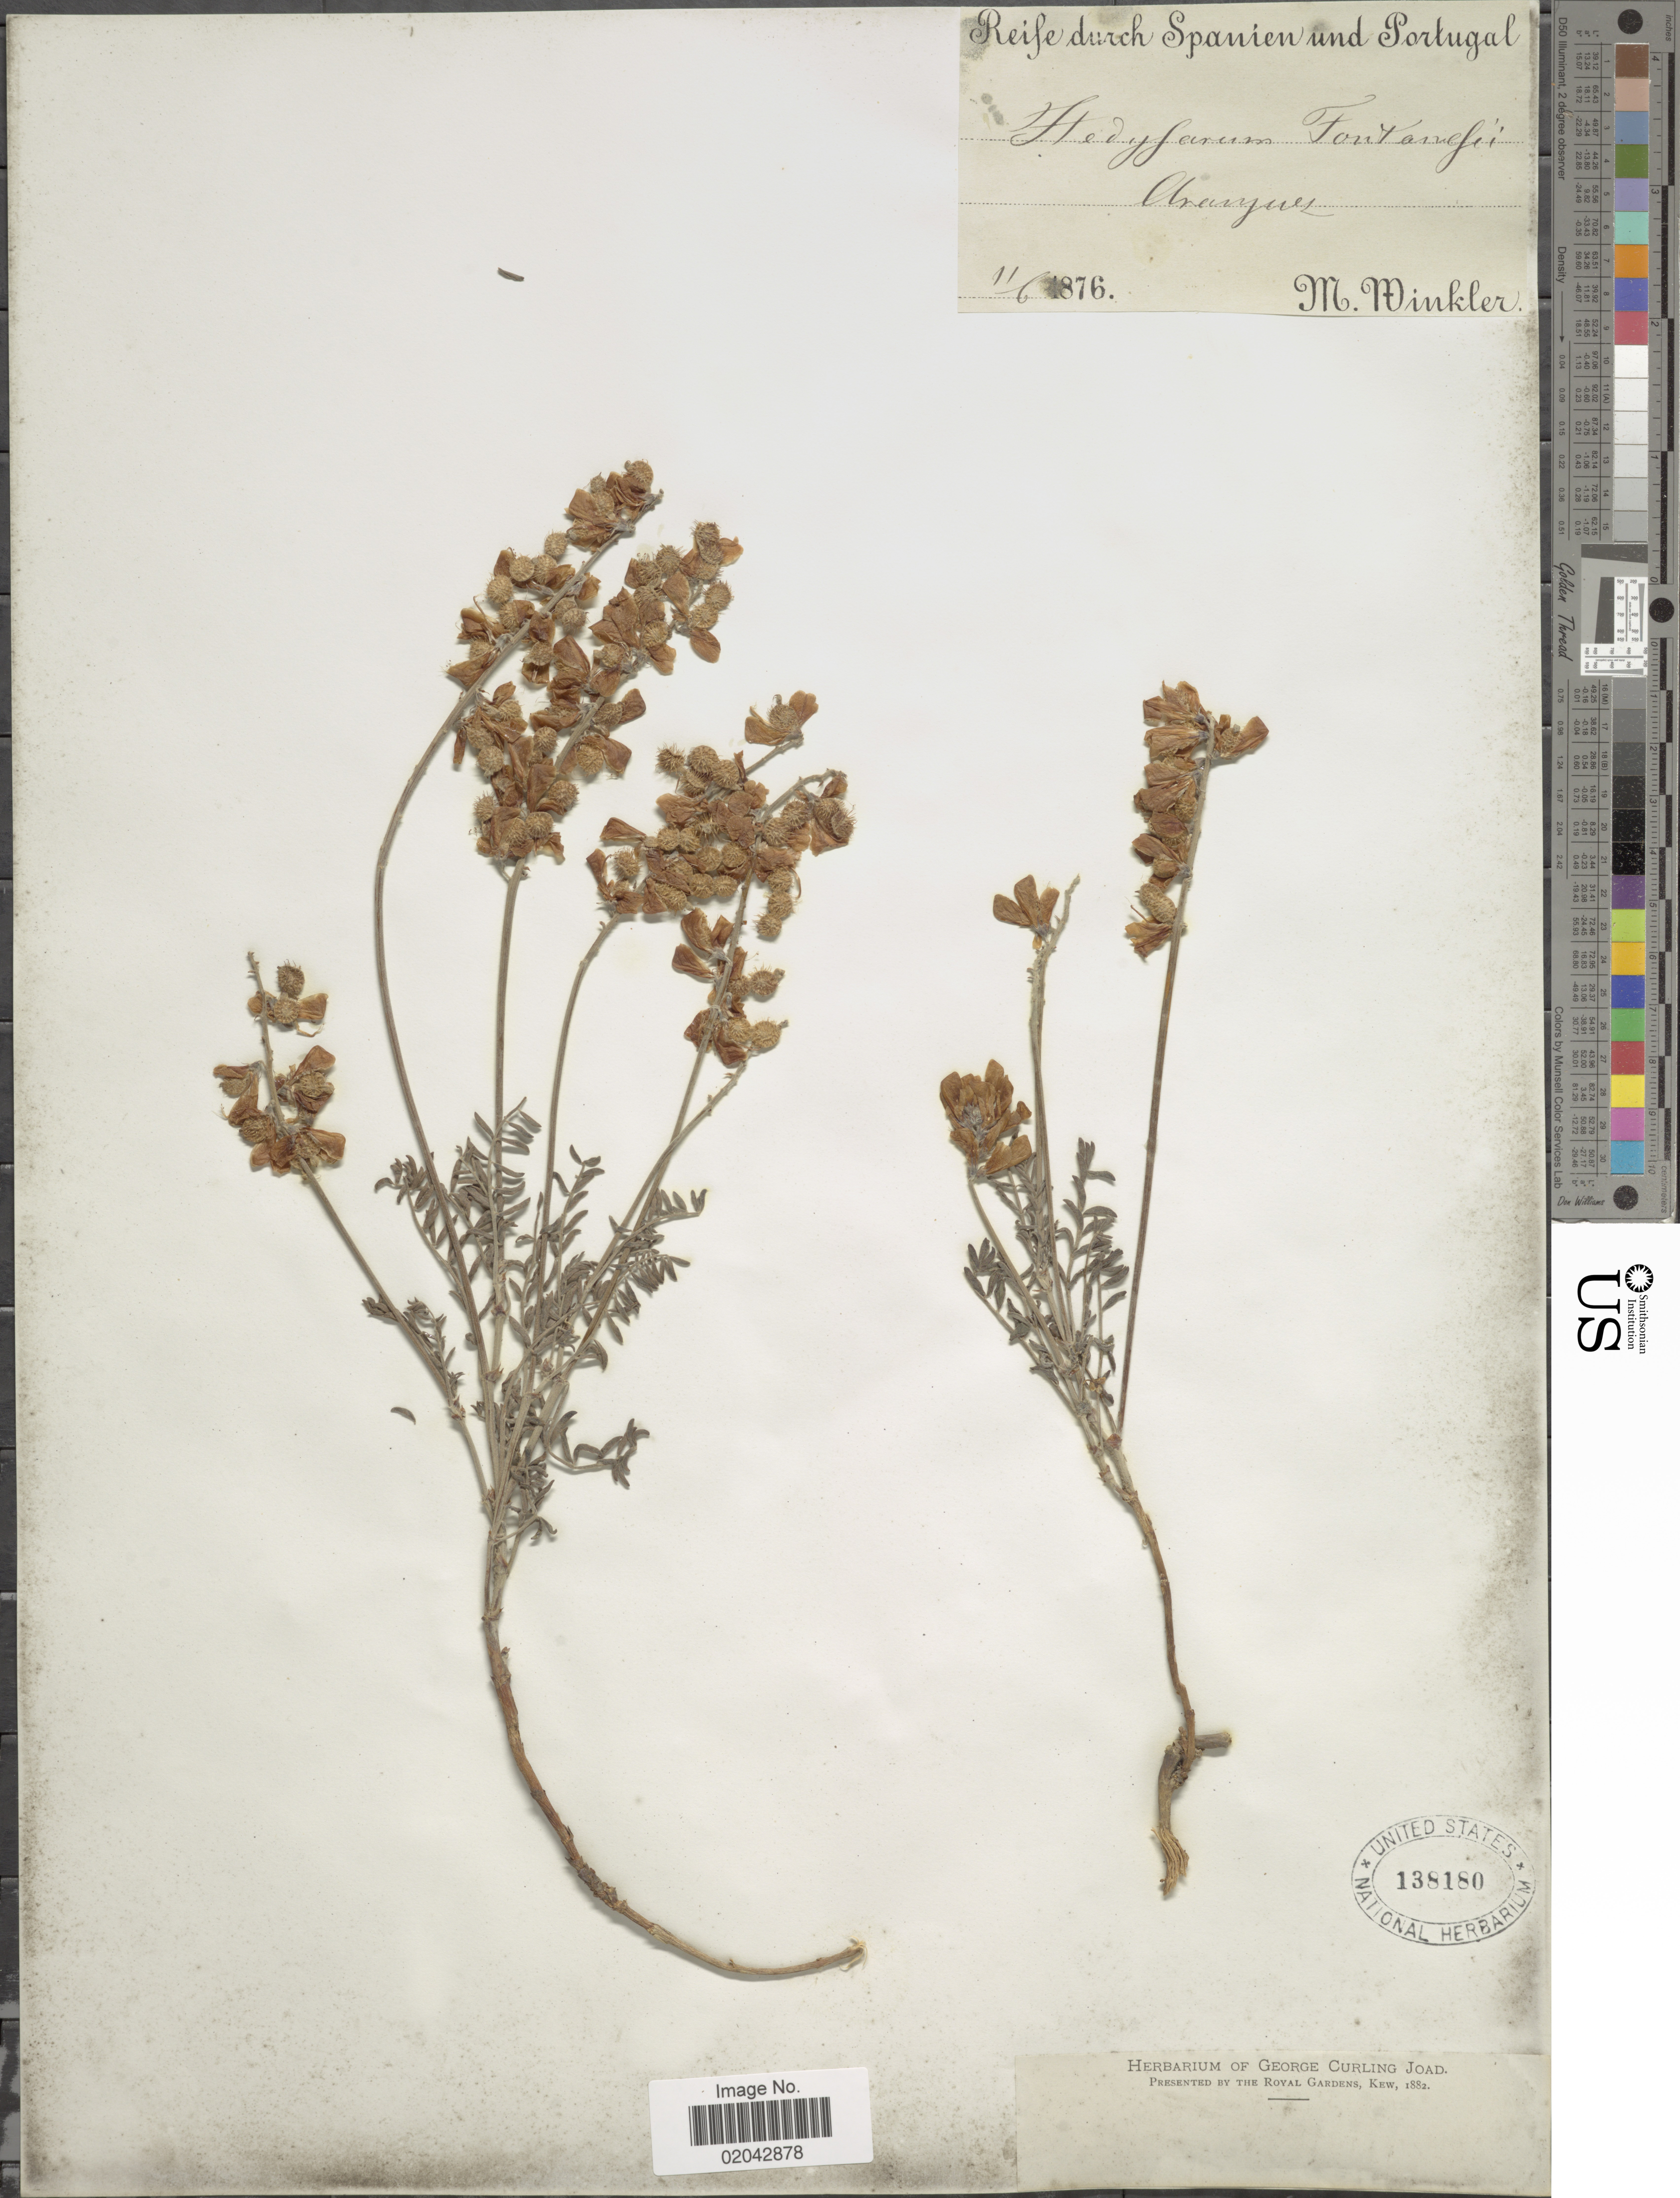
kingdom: Plantae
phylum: Tracheophyta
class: Magnoliopsida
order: Fabales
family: Fabaceae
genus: Hedysarum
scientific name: Hedysarum humile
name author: Loefl.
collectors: Minkler, M.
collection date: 1876-06-11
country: Spain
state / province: Madrid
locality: Reife durch Spanien und Portugal, Aranjuez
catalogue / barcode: US 138180